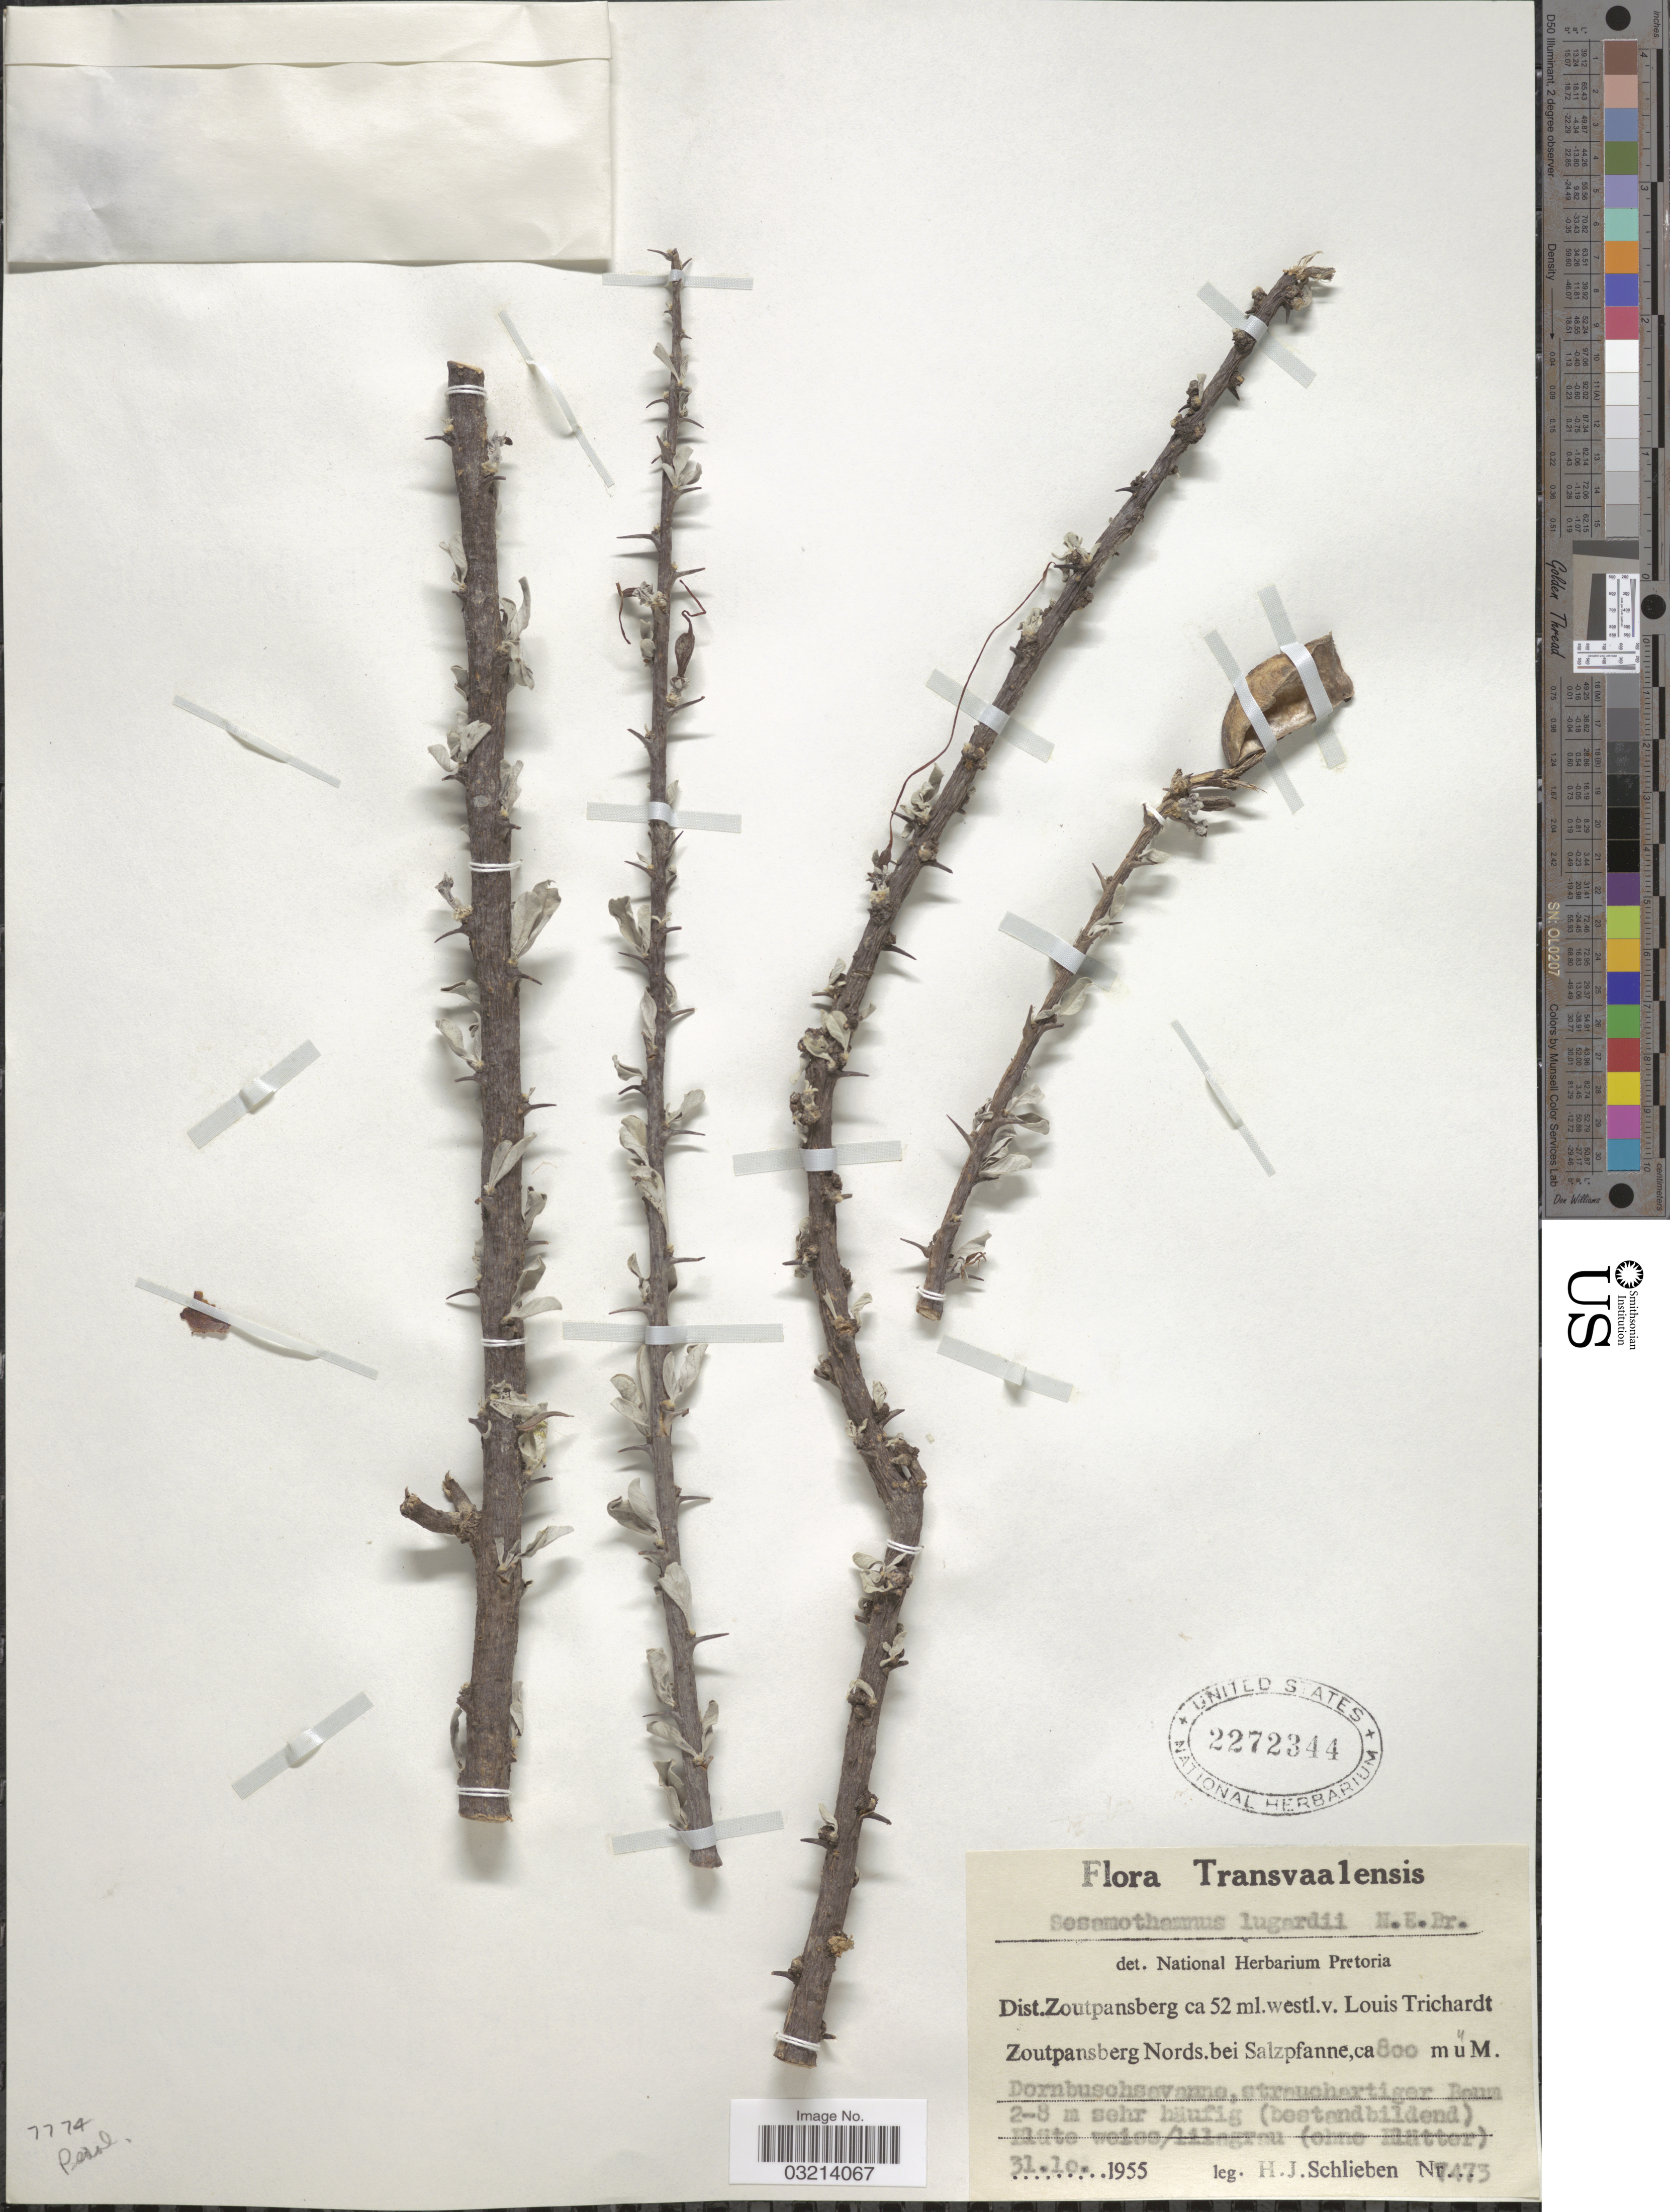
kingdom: Plantae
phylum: Tracheophyta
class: Magnoliopsida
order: Lamiales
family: Pedaliaceae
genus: Sesamothamnus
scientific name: Sesamothamnus lugardii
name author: N.E. Br. ex Stapf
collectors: H. J. Schlieben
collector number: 7473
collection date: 1955-10-31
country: South Africa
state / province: Limpopo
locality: Transvaalensis. Dist.Zoutpansberg ca 52 ml.westl.v. Louis Trichardt Zoutpansberg Nords.bei Salzpfanne.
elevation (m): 800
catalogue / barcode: US 2272344